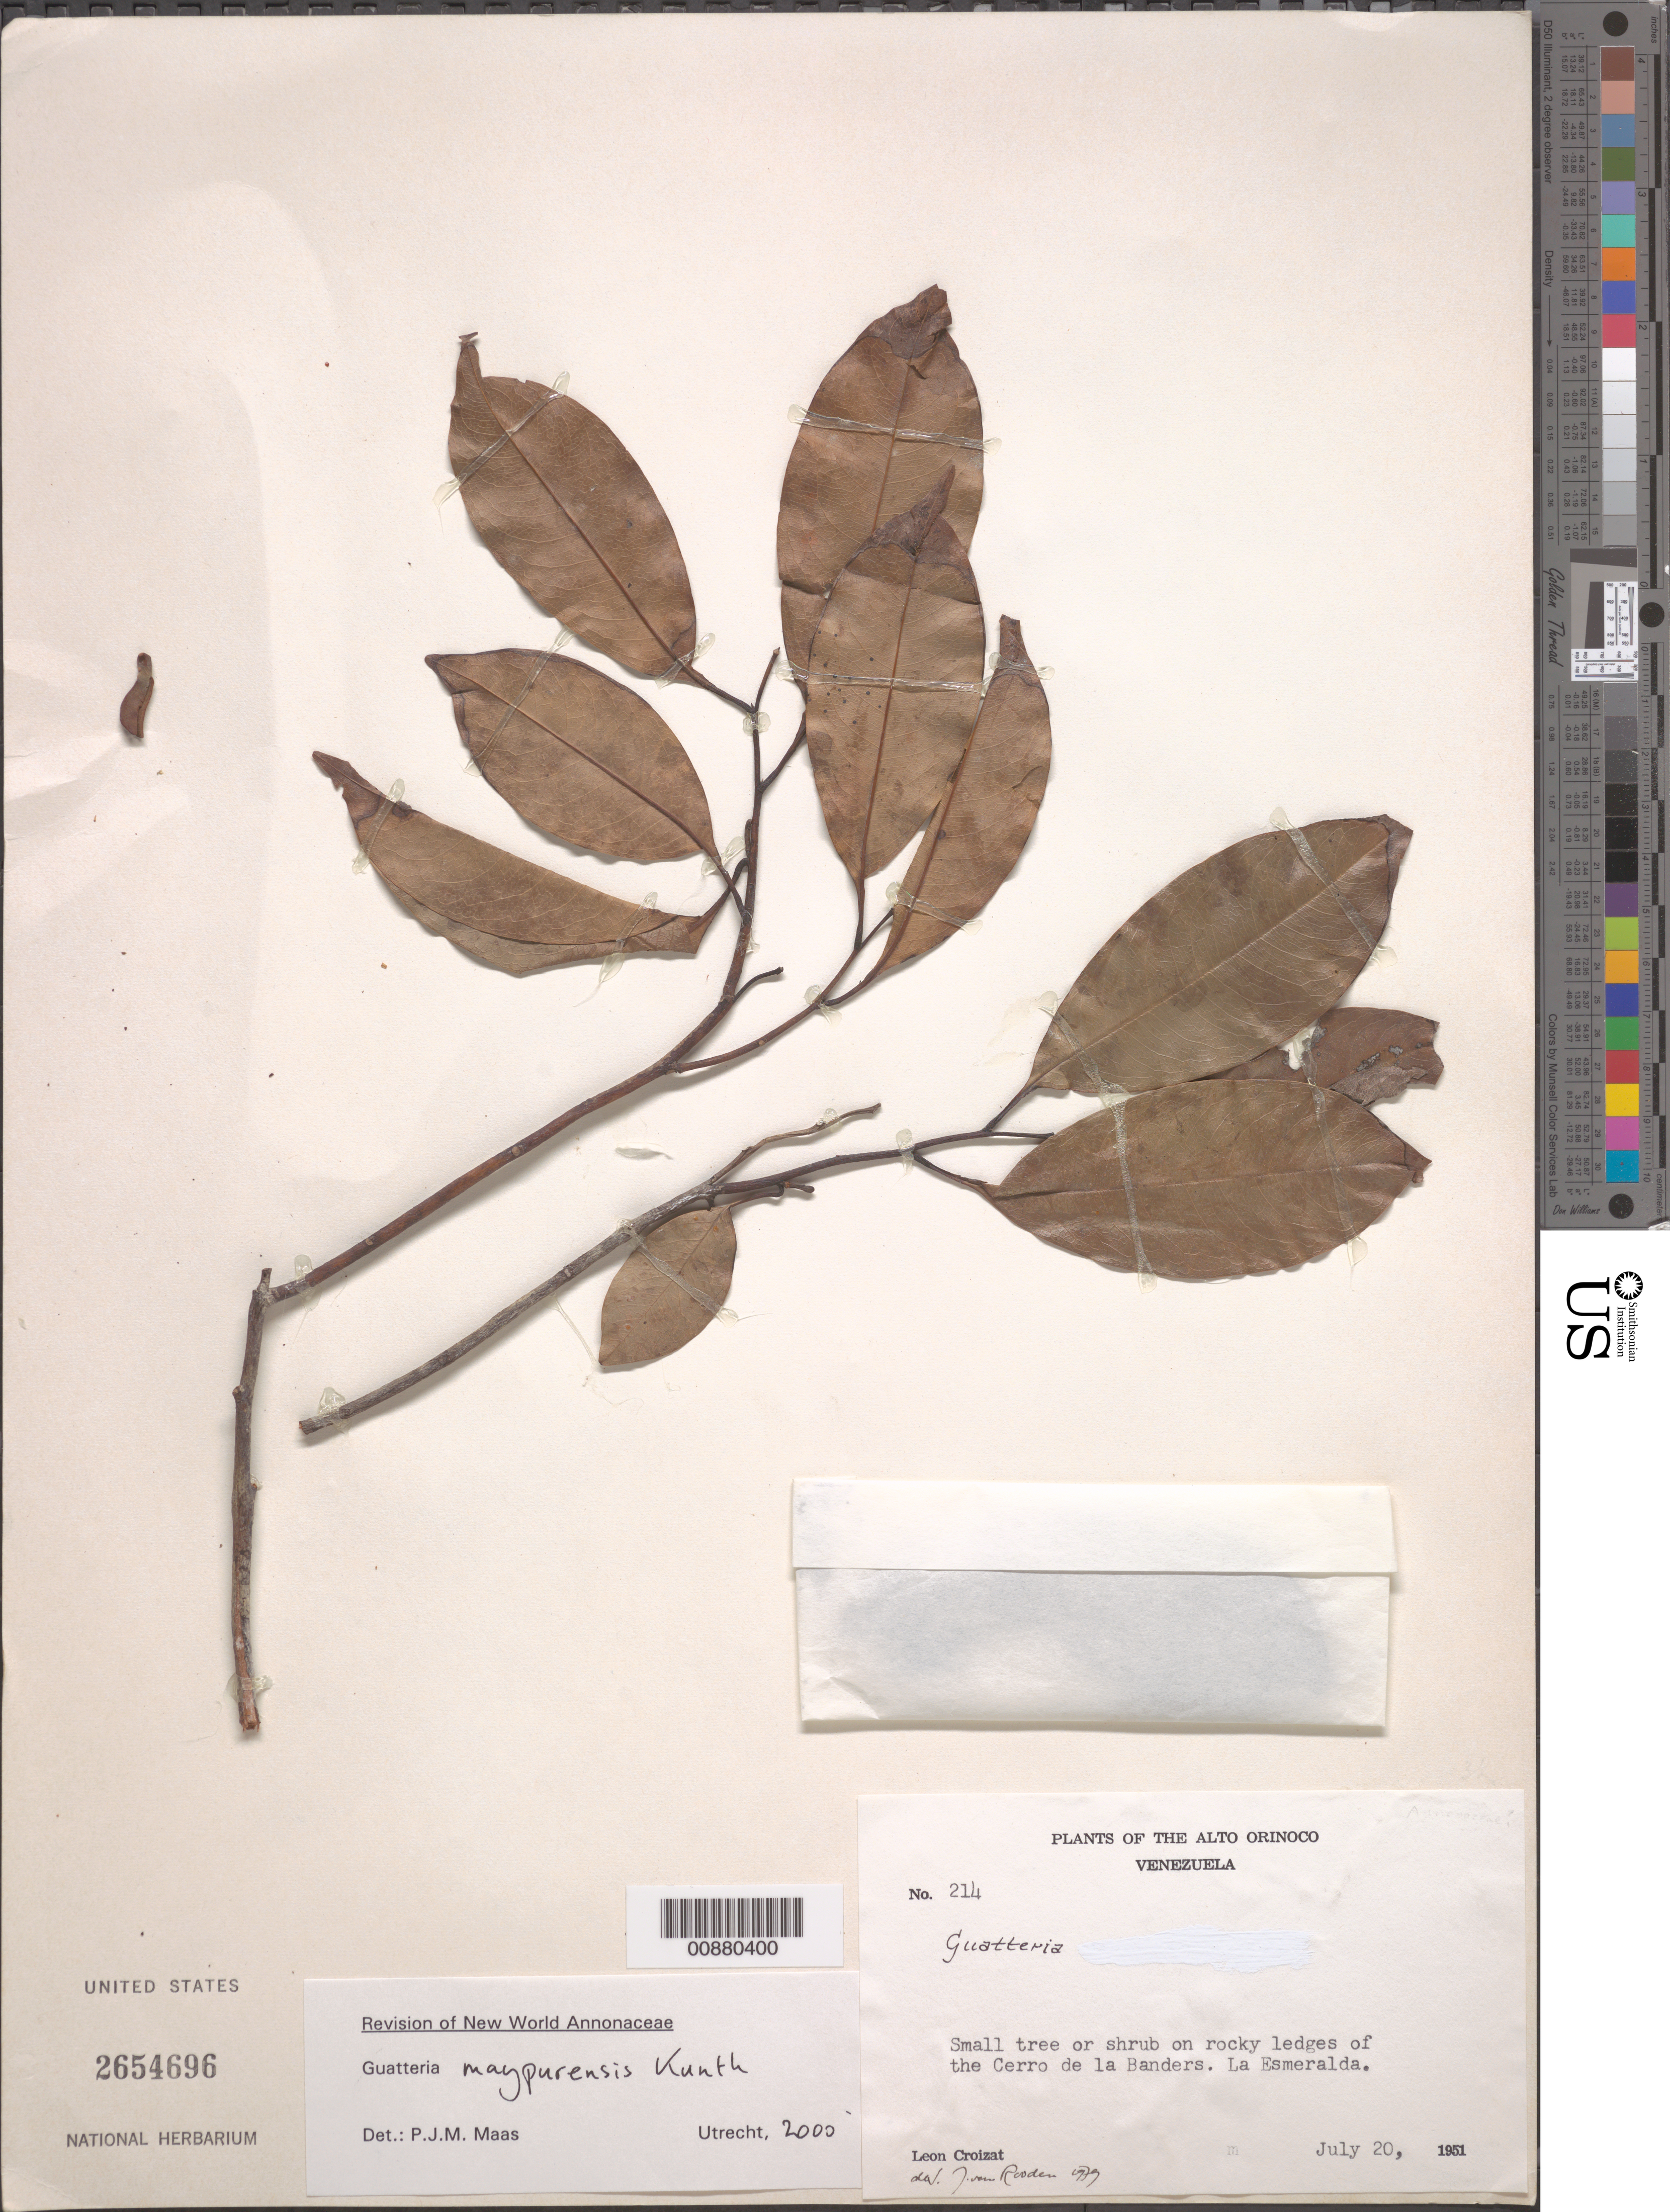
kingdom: Plantae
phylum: Tracheophyta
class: Magnoliopsida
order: Magnoliales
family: Annonaceae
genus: Guatteria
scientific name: Guatteria maypurensis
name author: Kunth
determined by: Maas, Paul J. M.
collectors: L. C. M. Croizat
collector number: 214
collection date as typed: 20-Jul-51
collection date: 1951-07-20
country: Venezuela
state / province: Amazonas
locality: La Esmeralda, Cerro de la Bandera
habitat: Rocky ledges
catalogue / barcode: US 2654696